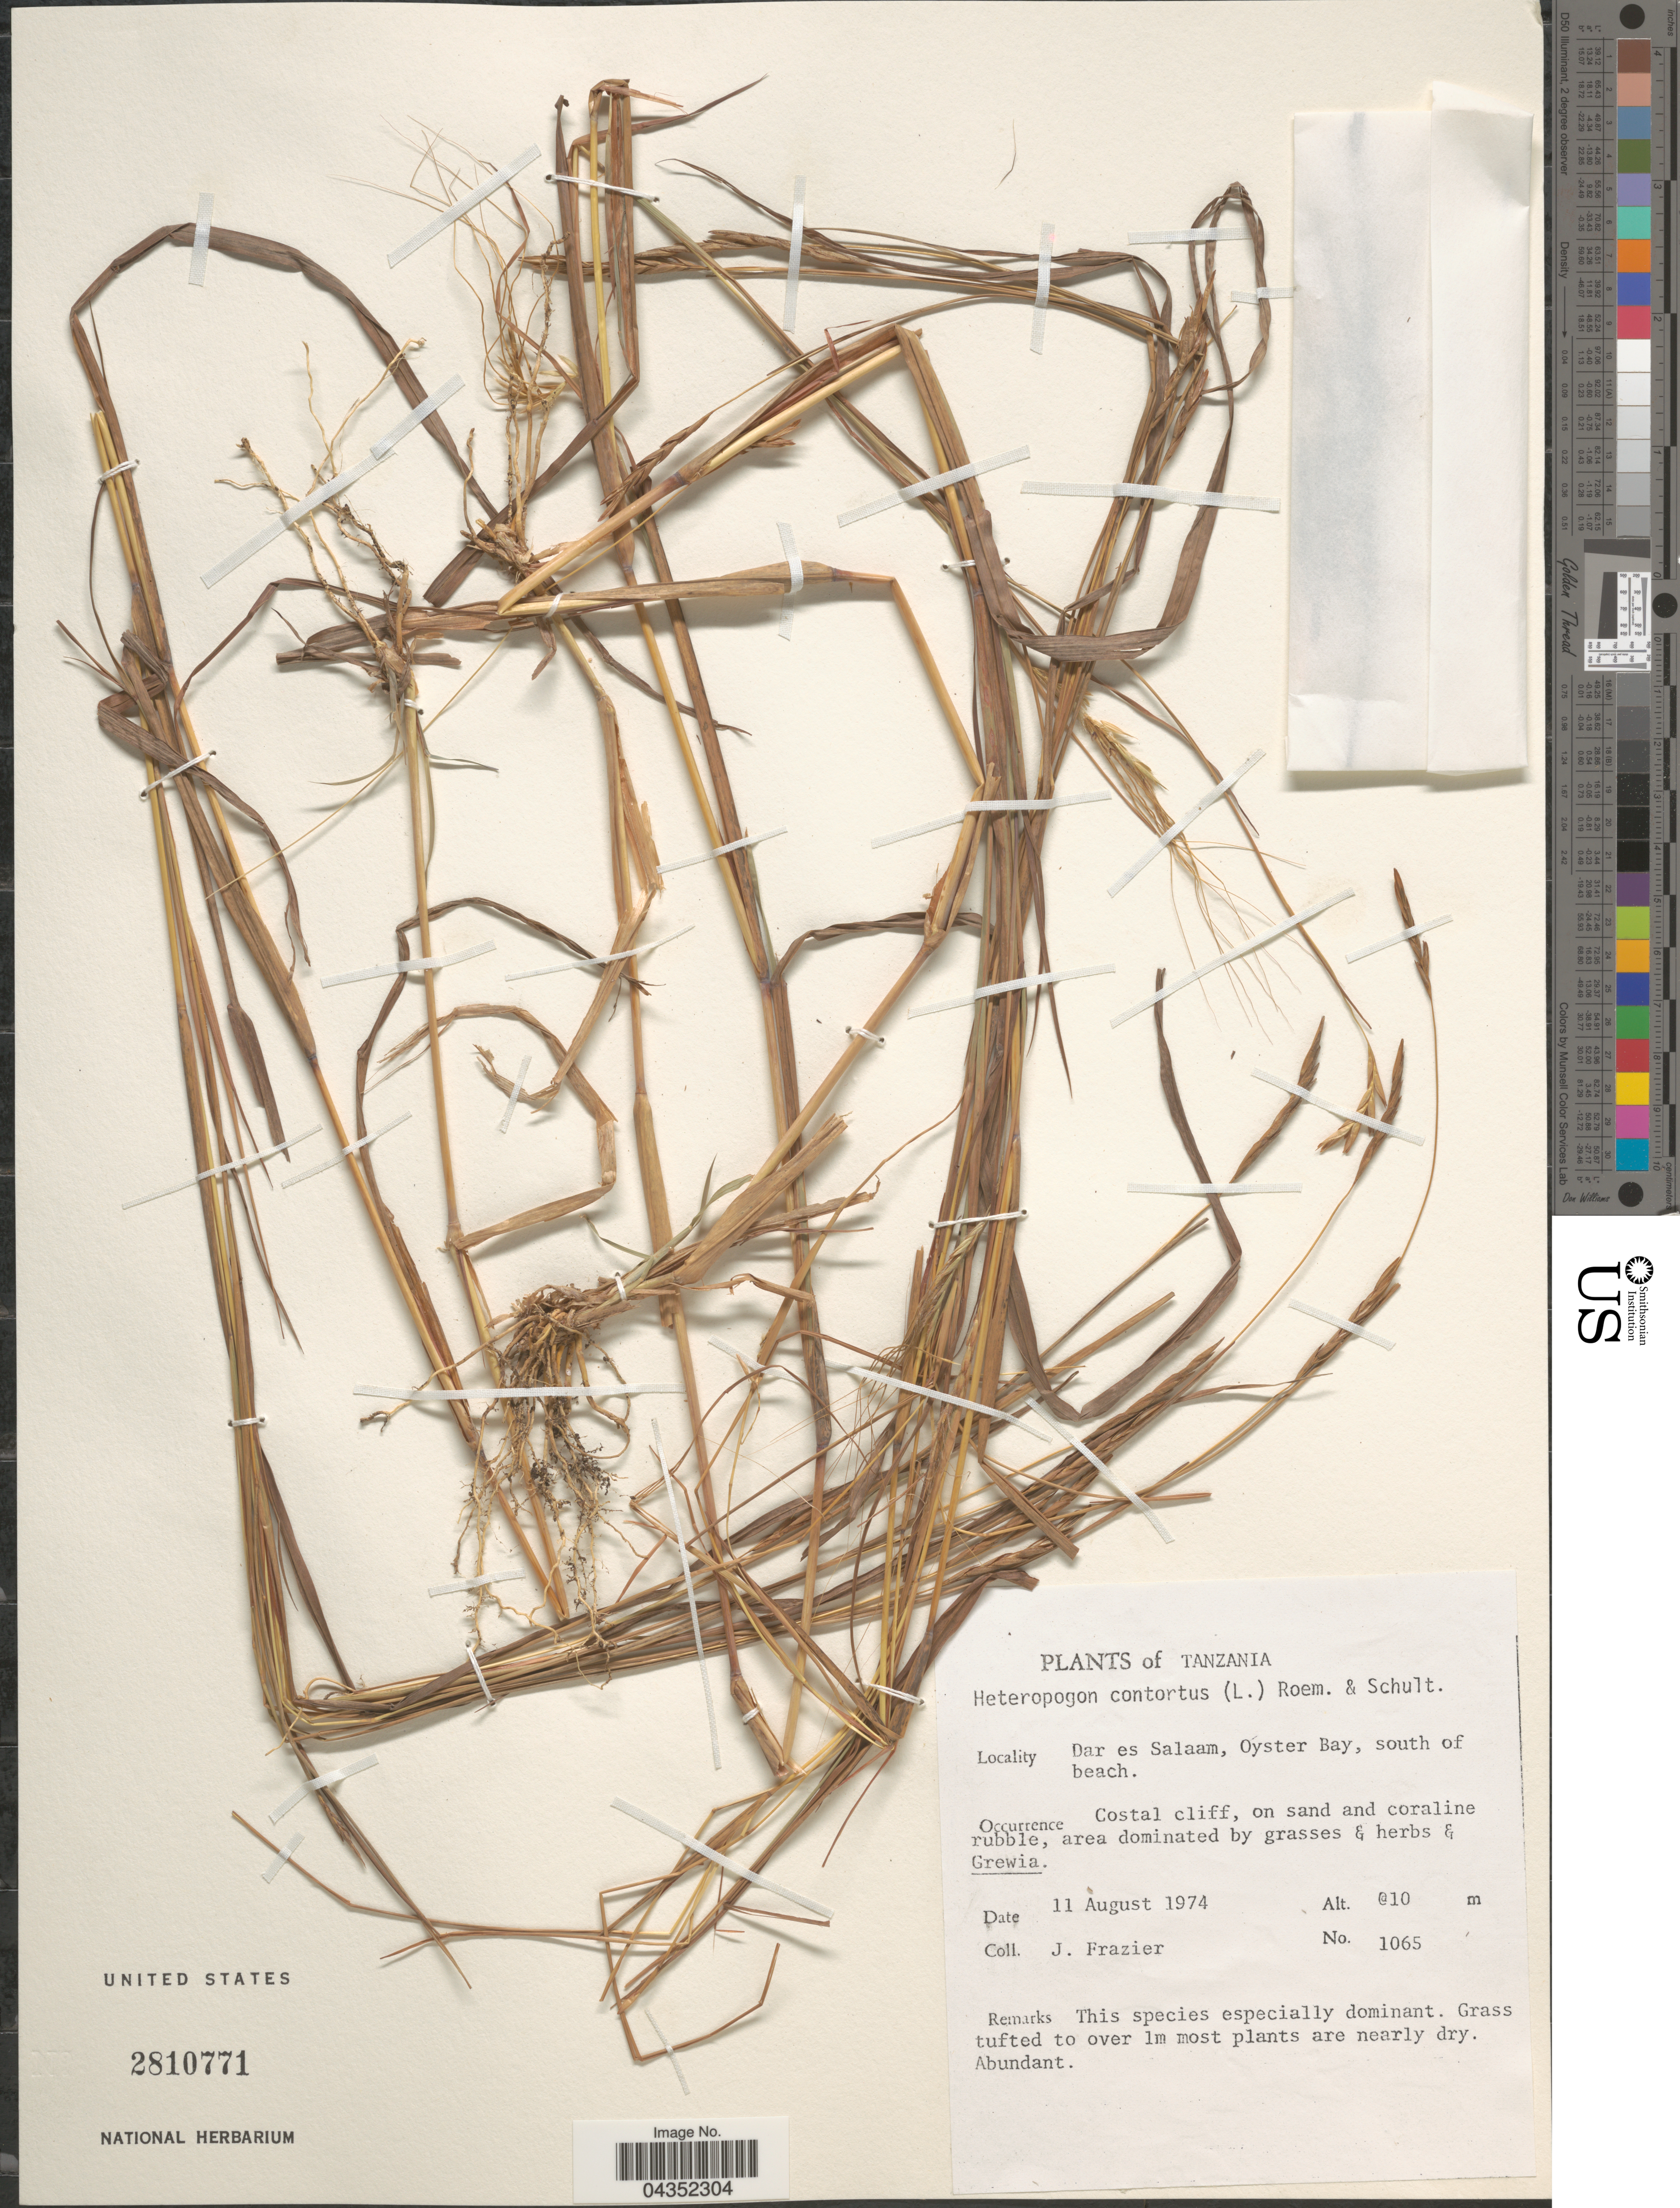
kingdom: Plantae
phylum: Tracheophyta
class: Liliopsida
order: Poales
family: Poaceae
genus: Heteropogon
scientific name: Heteropogon contortus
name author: (L.) P. Beauv. ex Roem. & Schult.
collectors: J. Frazier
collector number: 1065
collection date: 1974-08-11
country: Tanzania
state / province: Dar es Salaam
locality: Oyster Bay, south of beach.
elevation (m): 10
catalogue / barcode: US 2810771